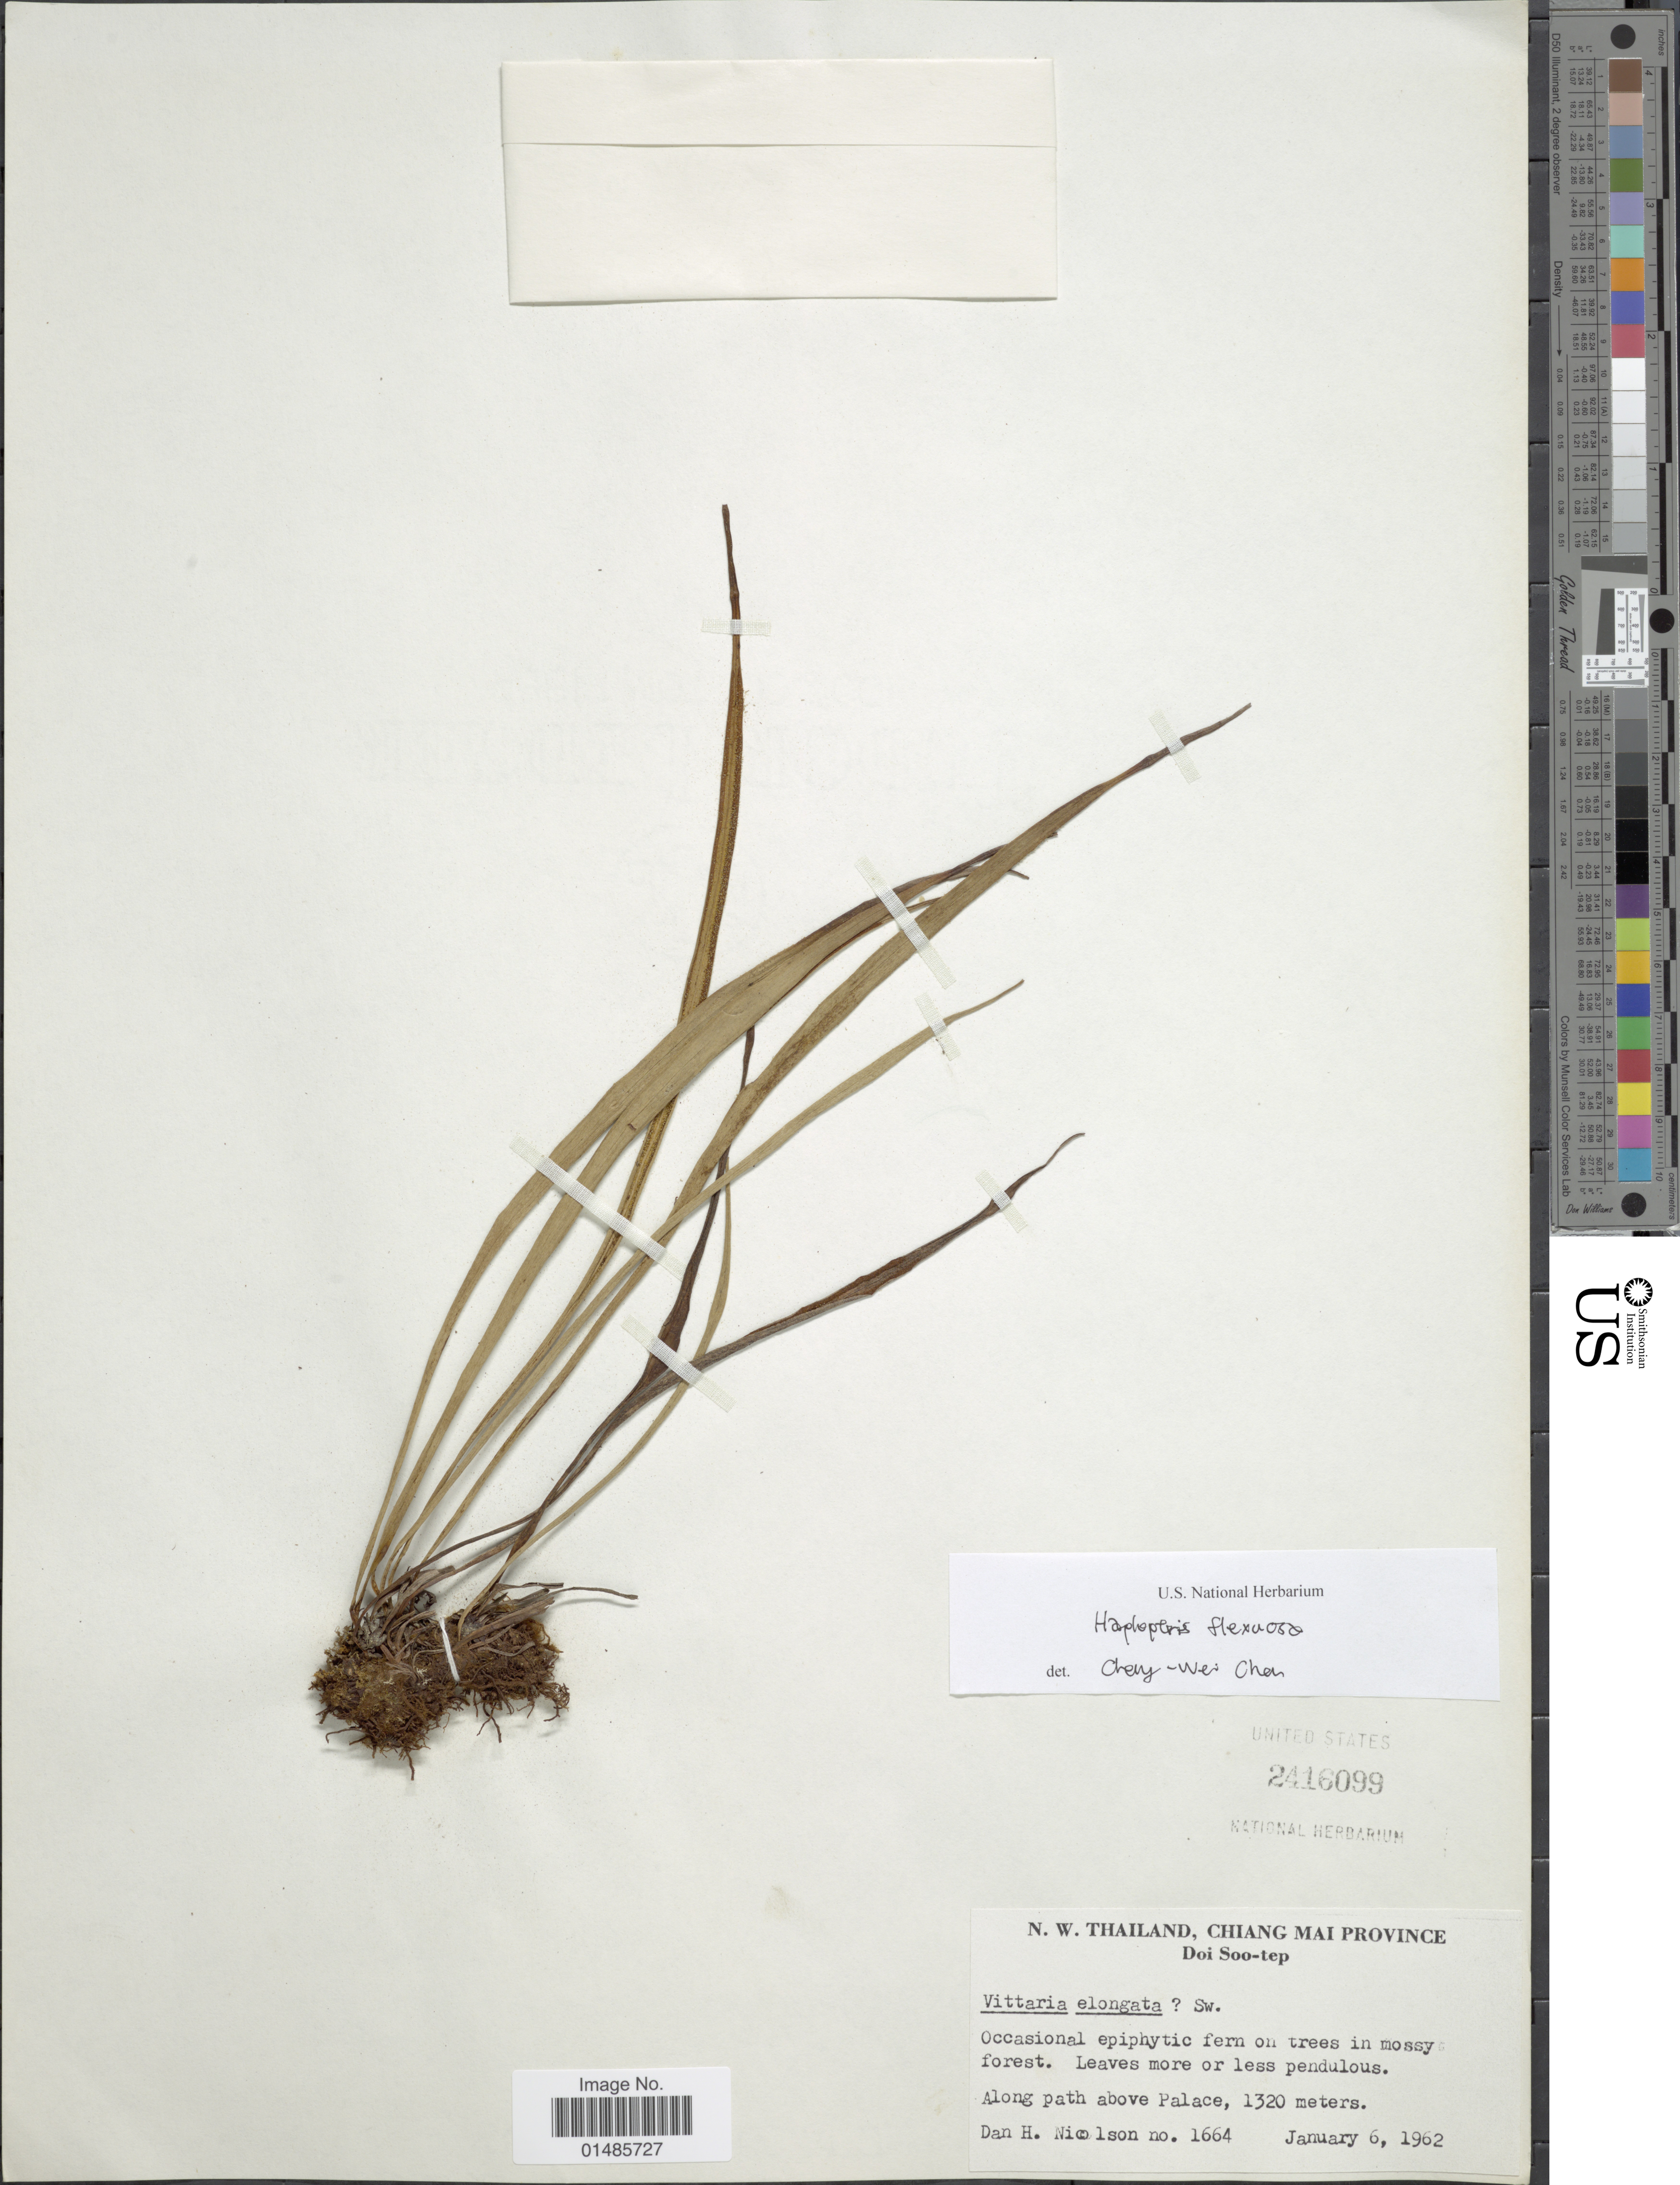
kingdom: Plantae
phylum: Tracheophyta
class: Polypodiopsida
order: Polypodiales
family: Pteridaceae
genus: Haplopteris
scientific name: Haplopteris flexuosa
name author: (Fée) E.H. Crane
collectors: D. H. Nicolson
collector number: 1664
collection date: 1962-01-06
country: Thailand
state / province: Chiang Mai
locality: N.W. Thailand. Doi Soo-tep. Along path above Palace.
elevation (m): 1320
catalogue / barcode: US 2416099